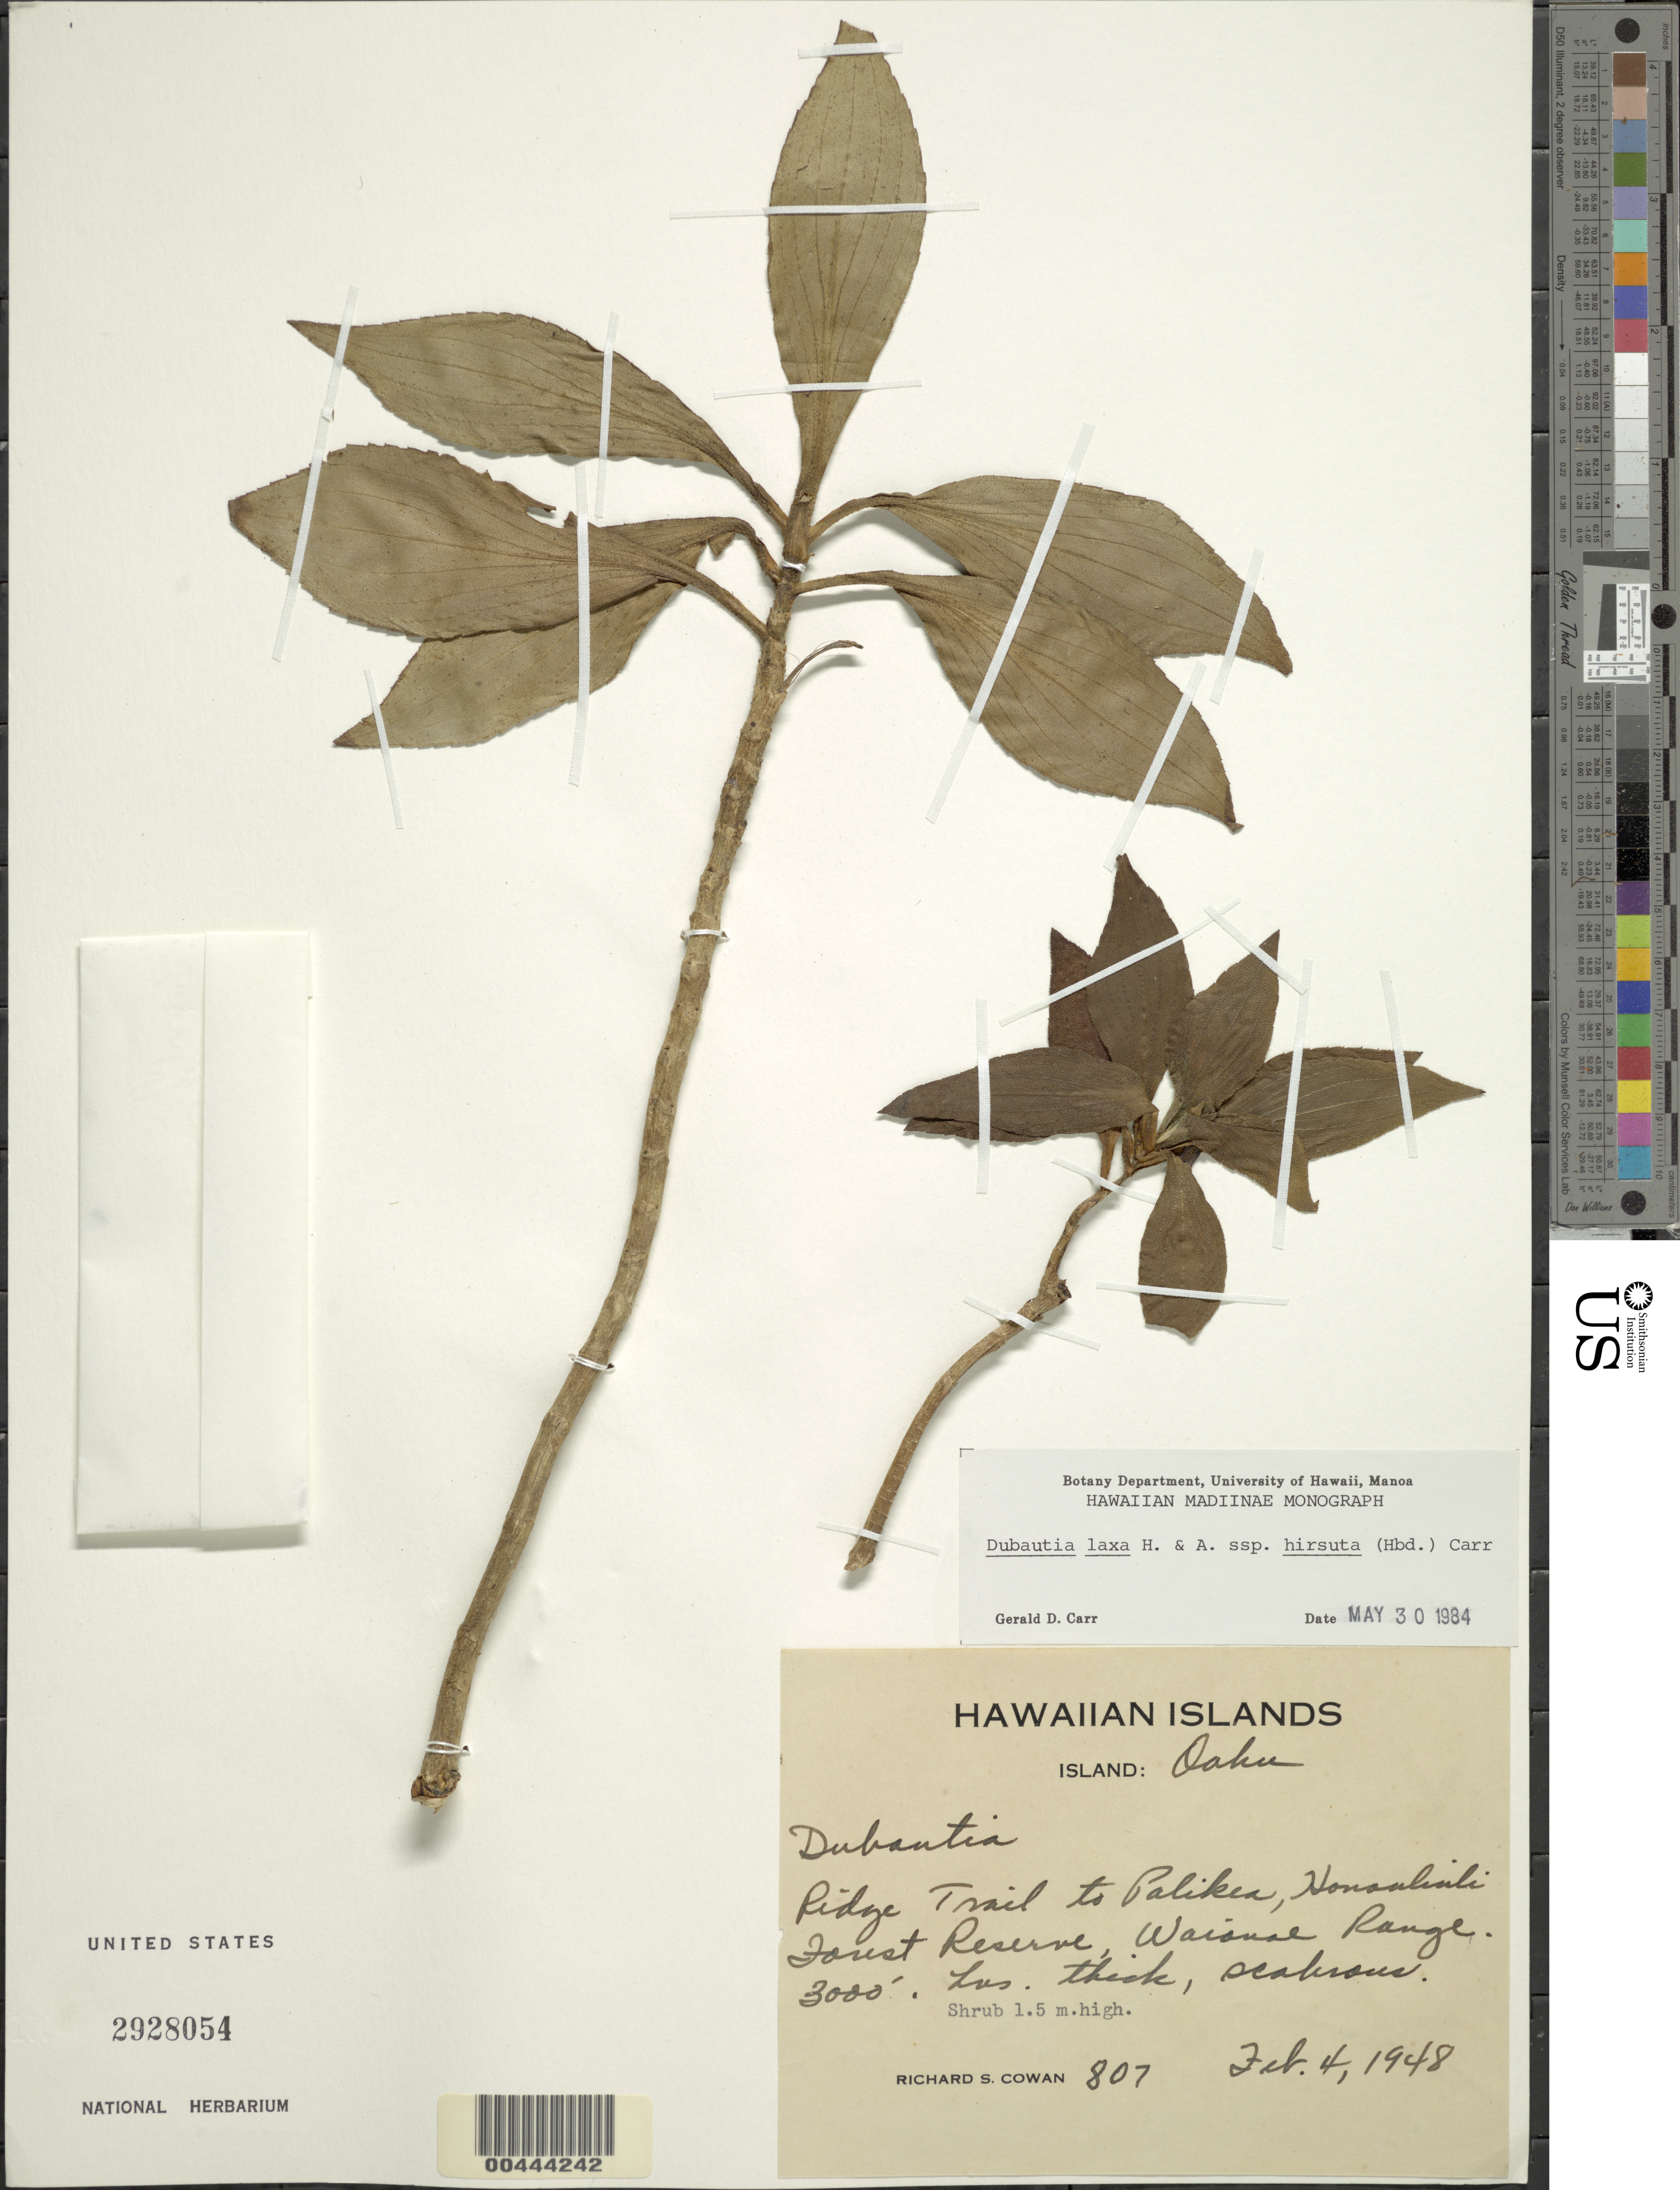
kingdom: Plantae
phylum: Tracheophyta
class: Magnoliopsida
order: Asterales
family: Asteraceae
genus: Dubautia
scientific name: Dubautia laxa subsp. hirsuta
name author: (Hillebr.) G.D. Carr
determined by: Carr, G. D.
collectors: R. S. Cowan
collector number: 807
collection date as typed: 4 Feb 1948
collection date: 1948-02-04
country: United States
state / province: Hawaii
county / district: Honolulu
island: Oahu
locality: Ridge Trail to Palikea, Honouliuli Forest Reserve, Waianae Range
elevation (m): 914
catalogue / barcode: US 2928054